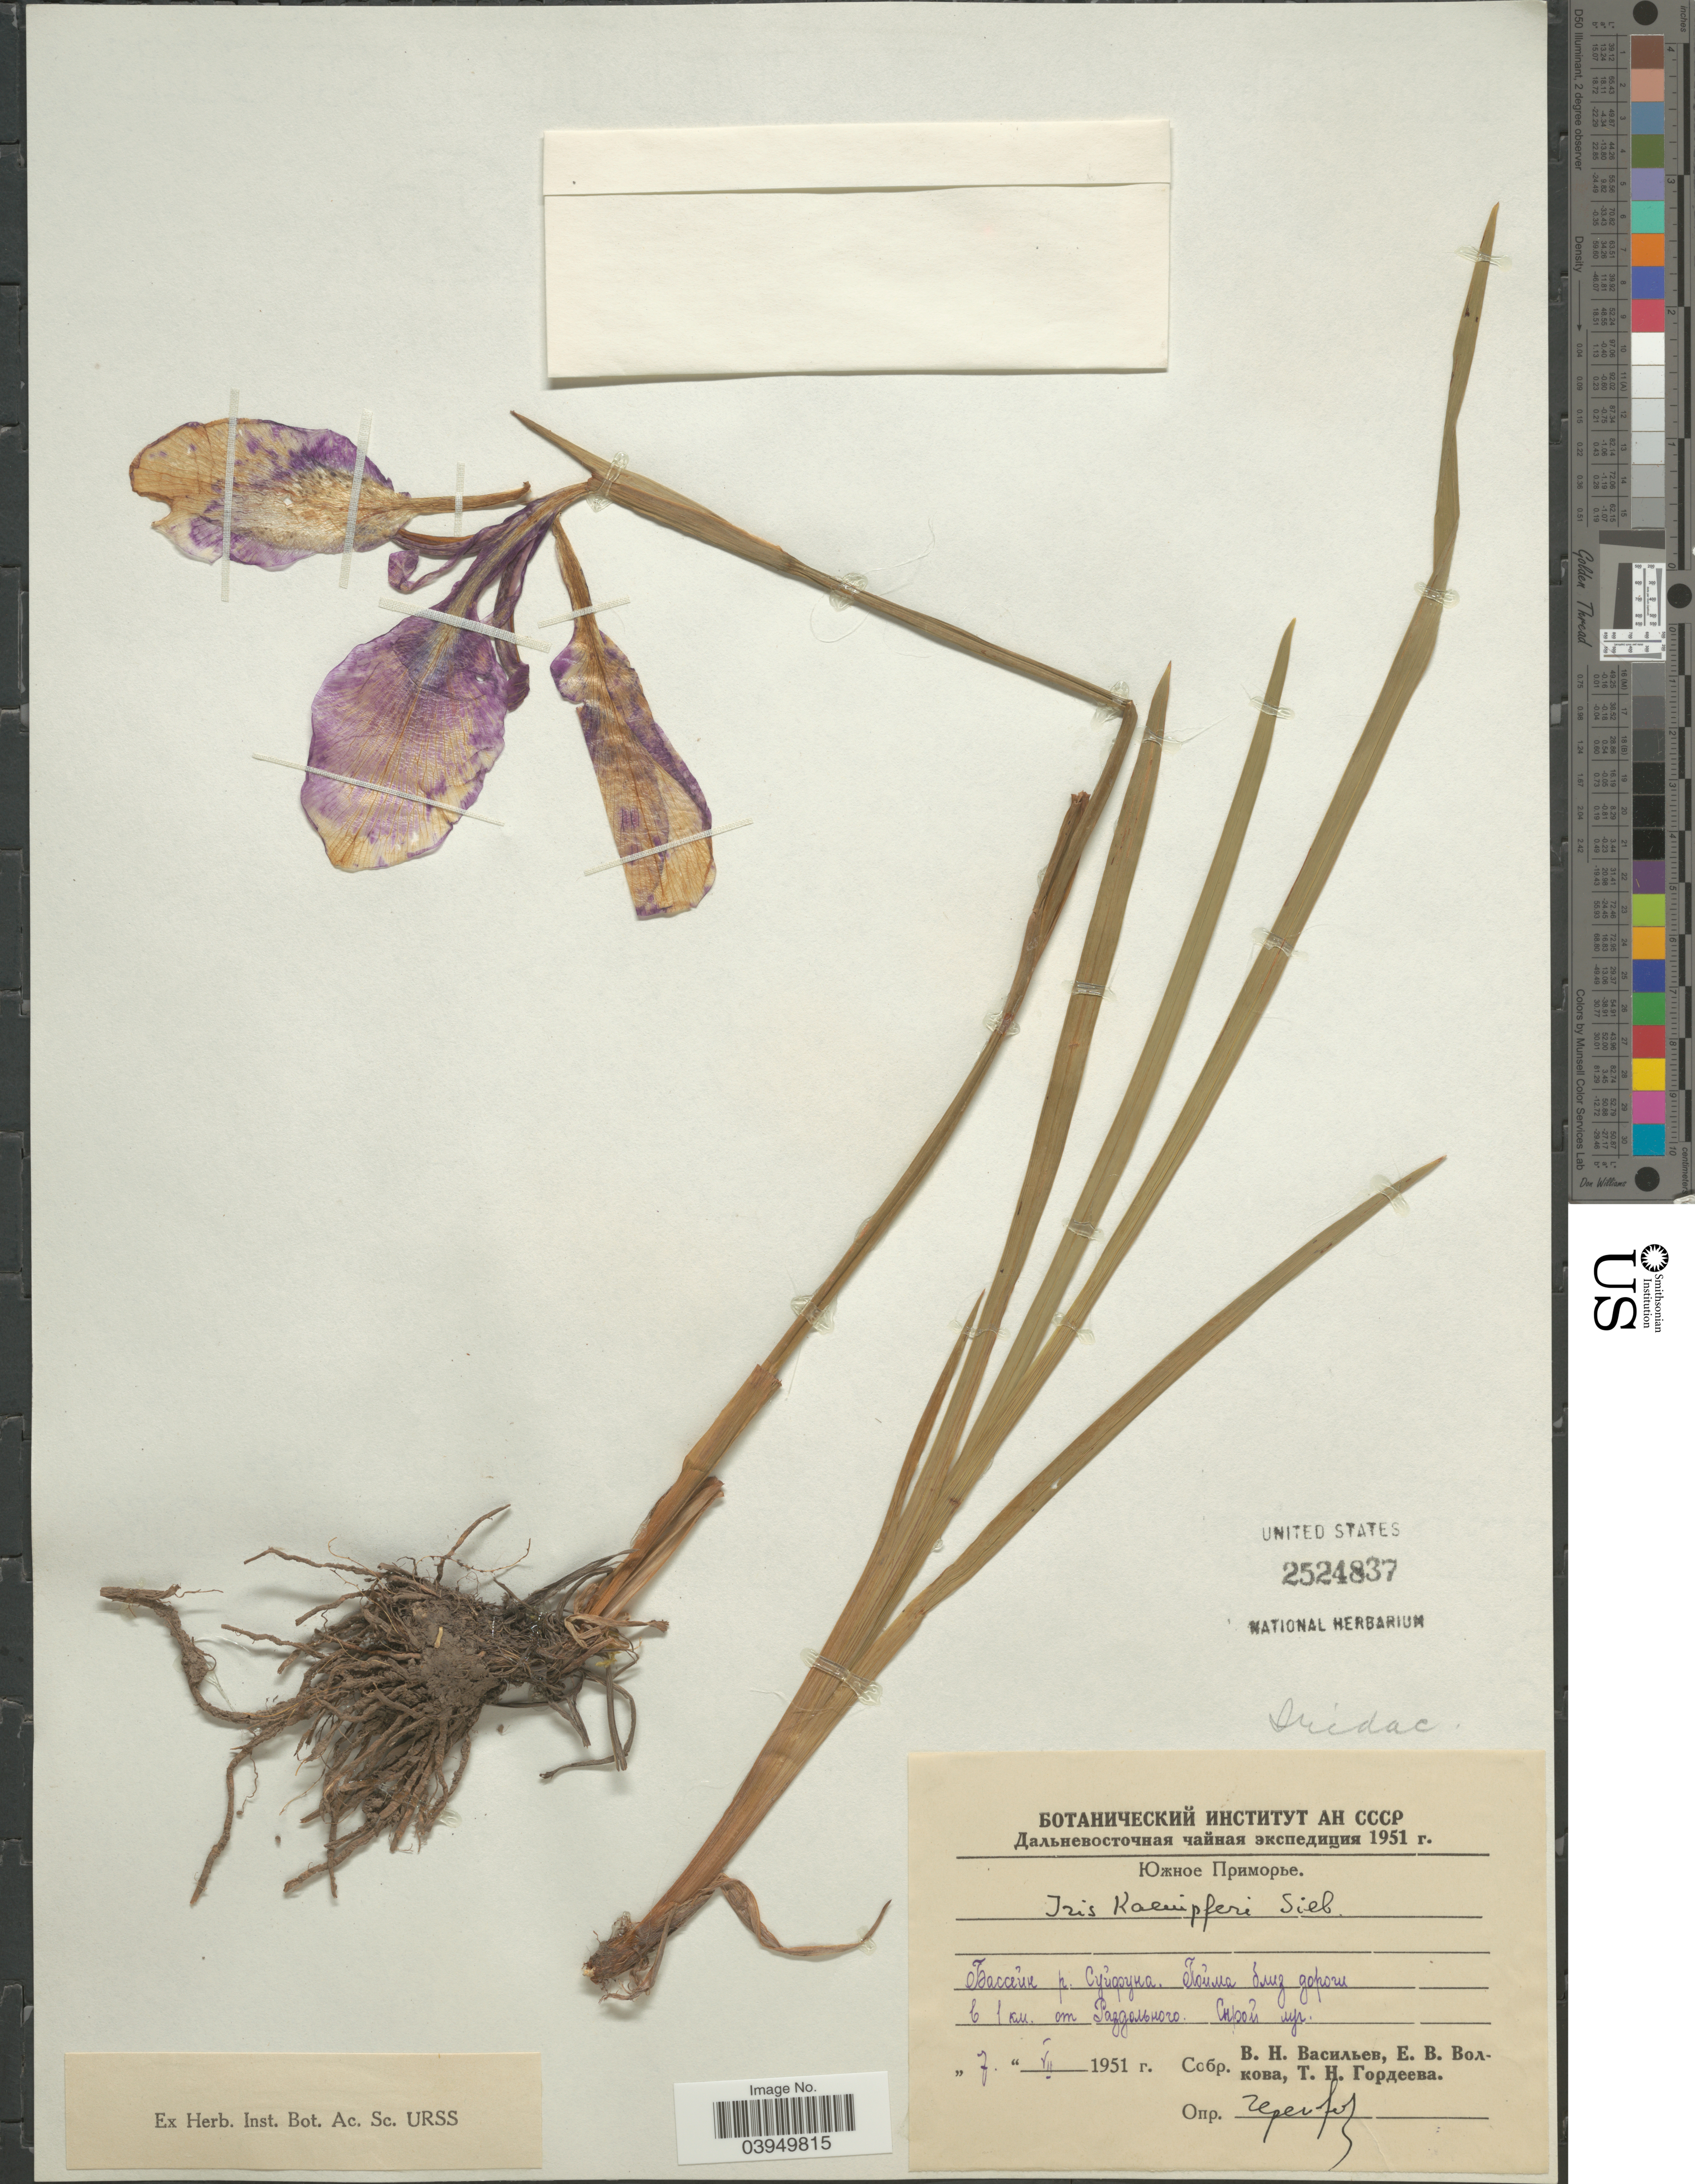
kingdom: Plantae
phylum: Tracheophyta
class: Liliopsida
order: Asparagales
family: Iridaceae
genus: Iris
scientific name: Iris kaempferi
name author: Siebold ex Lem.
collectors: V. Vasilev, E. V. Volkova & T. Gordeeva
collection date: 1951-07-07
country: Russian Federation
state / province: Primorsky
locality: Basin of river Suifun, 1 km from Razdolnoe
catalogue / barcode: US 2524837